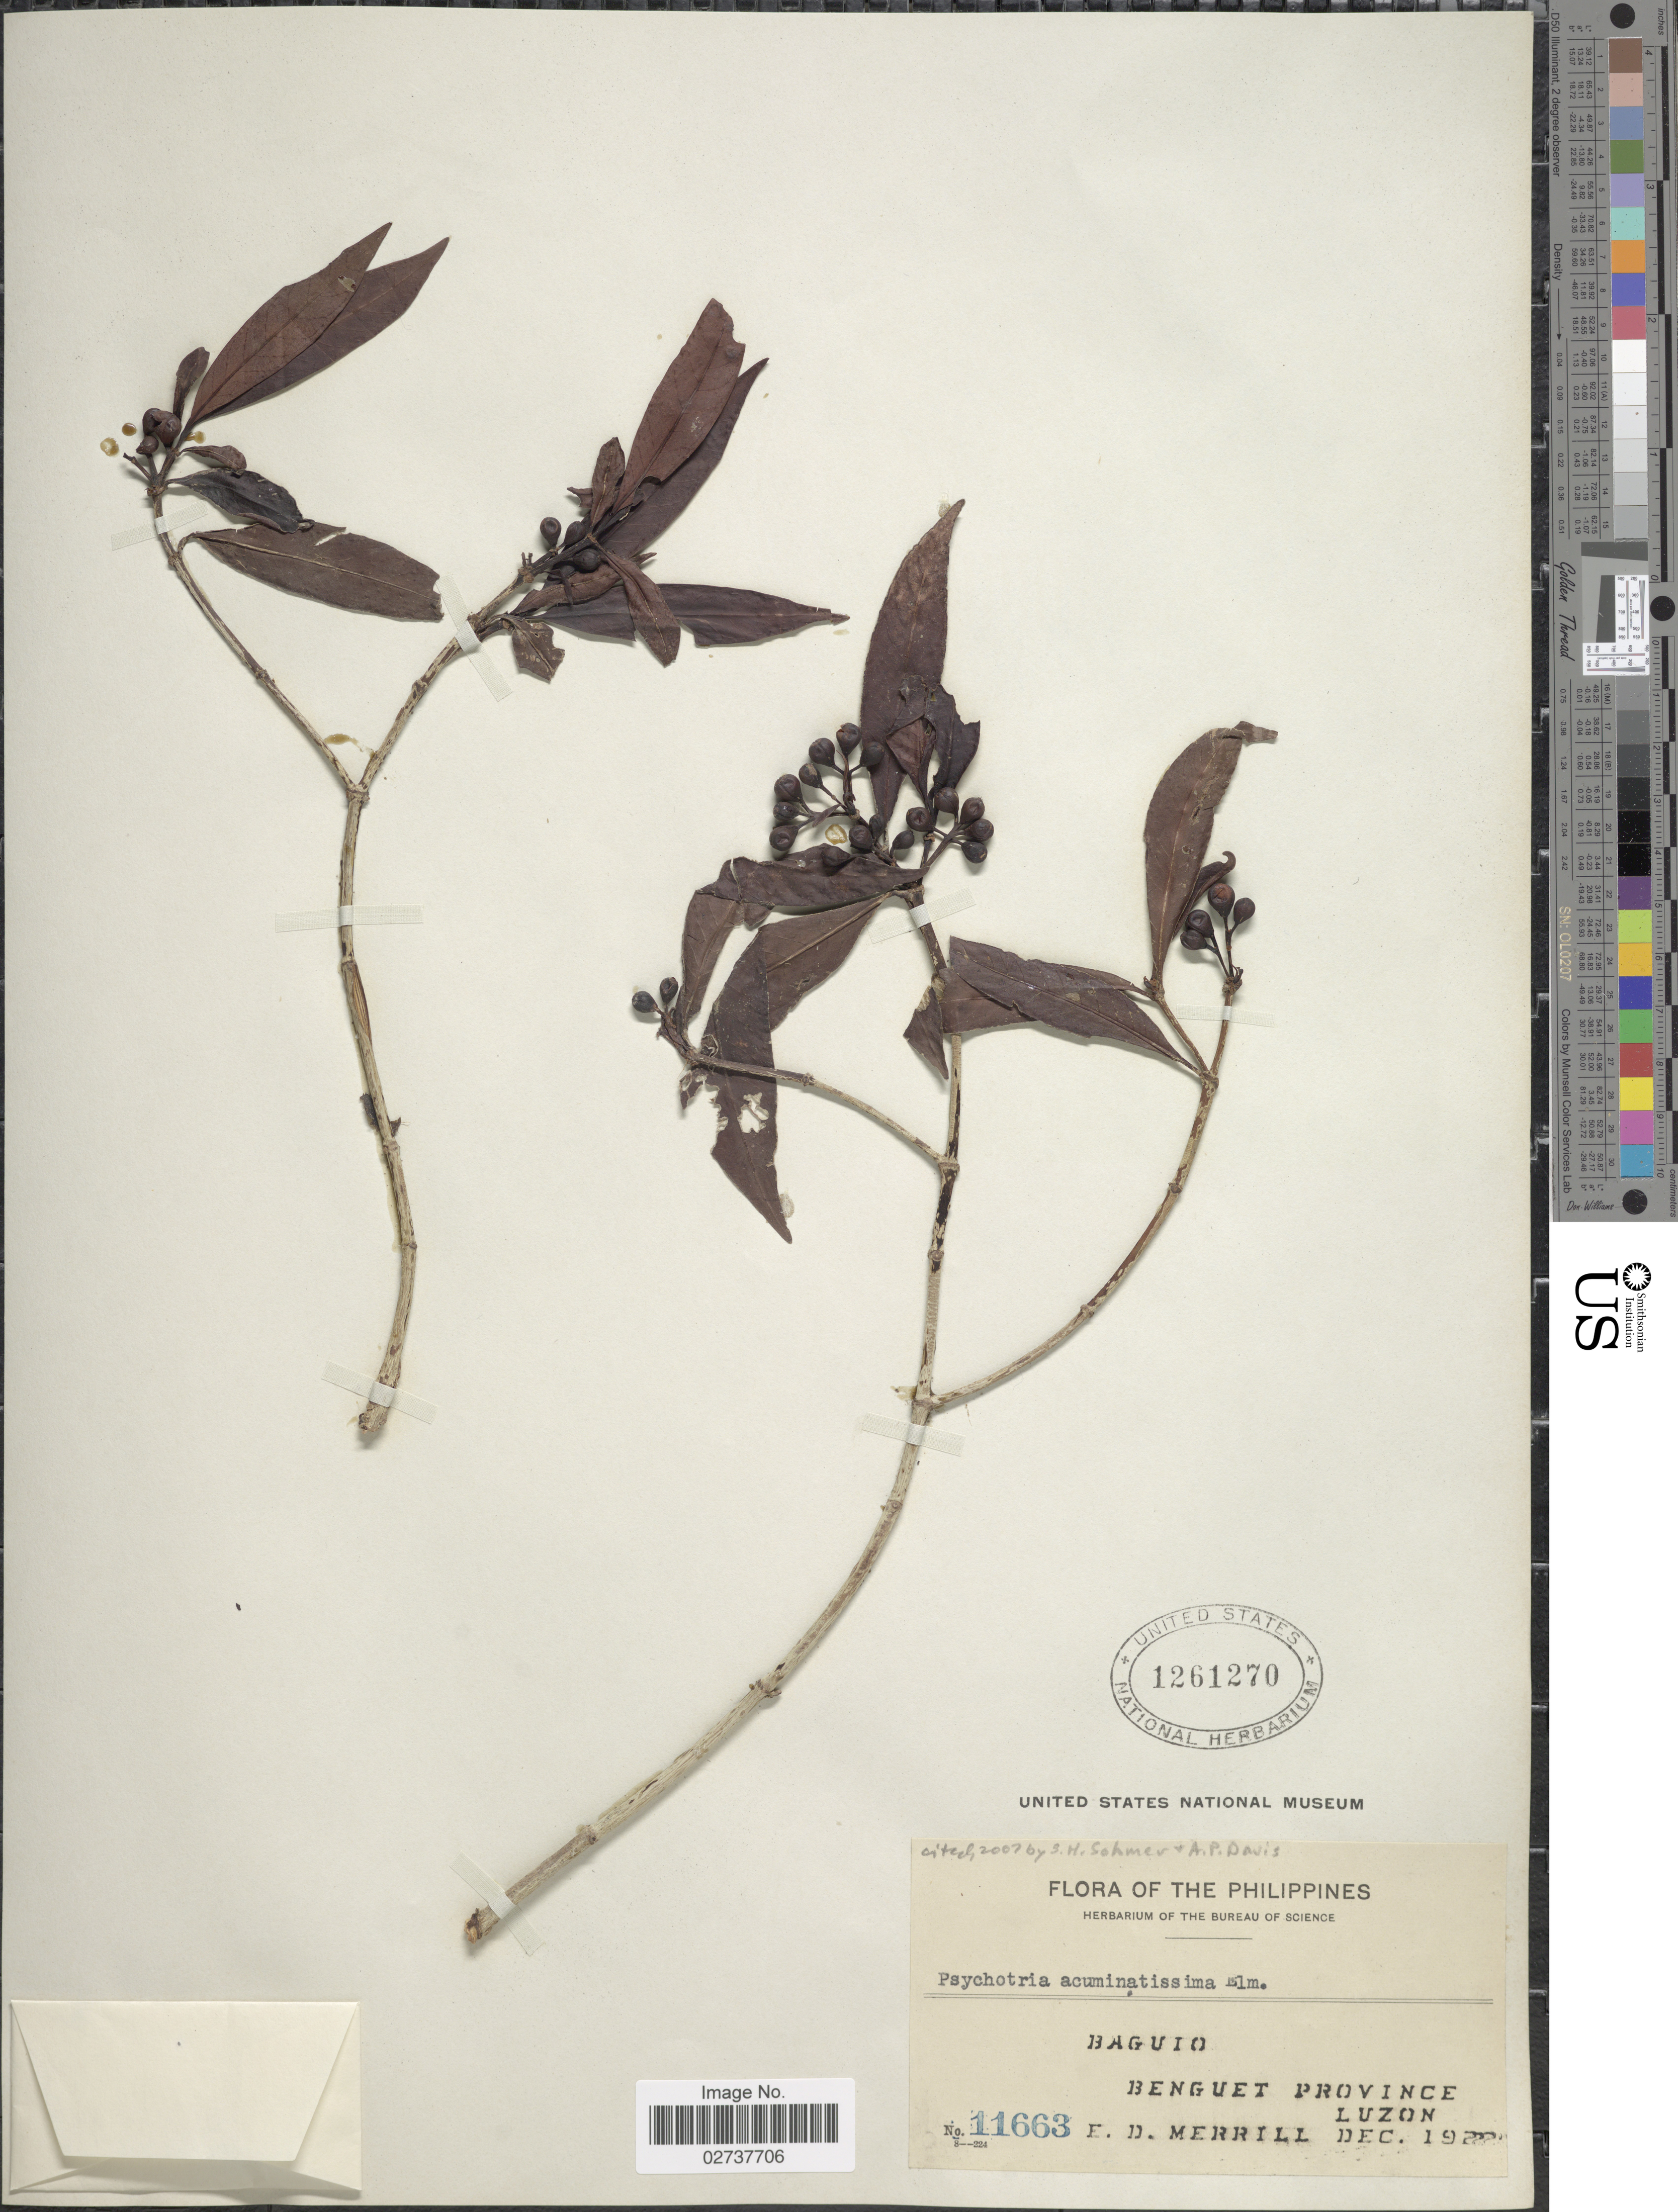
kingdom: Plantae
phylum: Tracheophyta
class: Magnoliopsida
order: Gentianales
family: Rubiaceae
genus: Psychotria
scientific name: Psychotria acuminatissima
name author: Elmer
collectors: E. D. Merrill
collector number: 11663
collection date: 1922-12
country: Philippines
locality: Baguio, Benguet Province, Luzon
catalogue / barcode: US 1261270